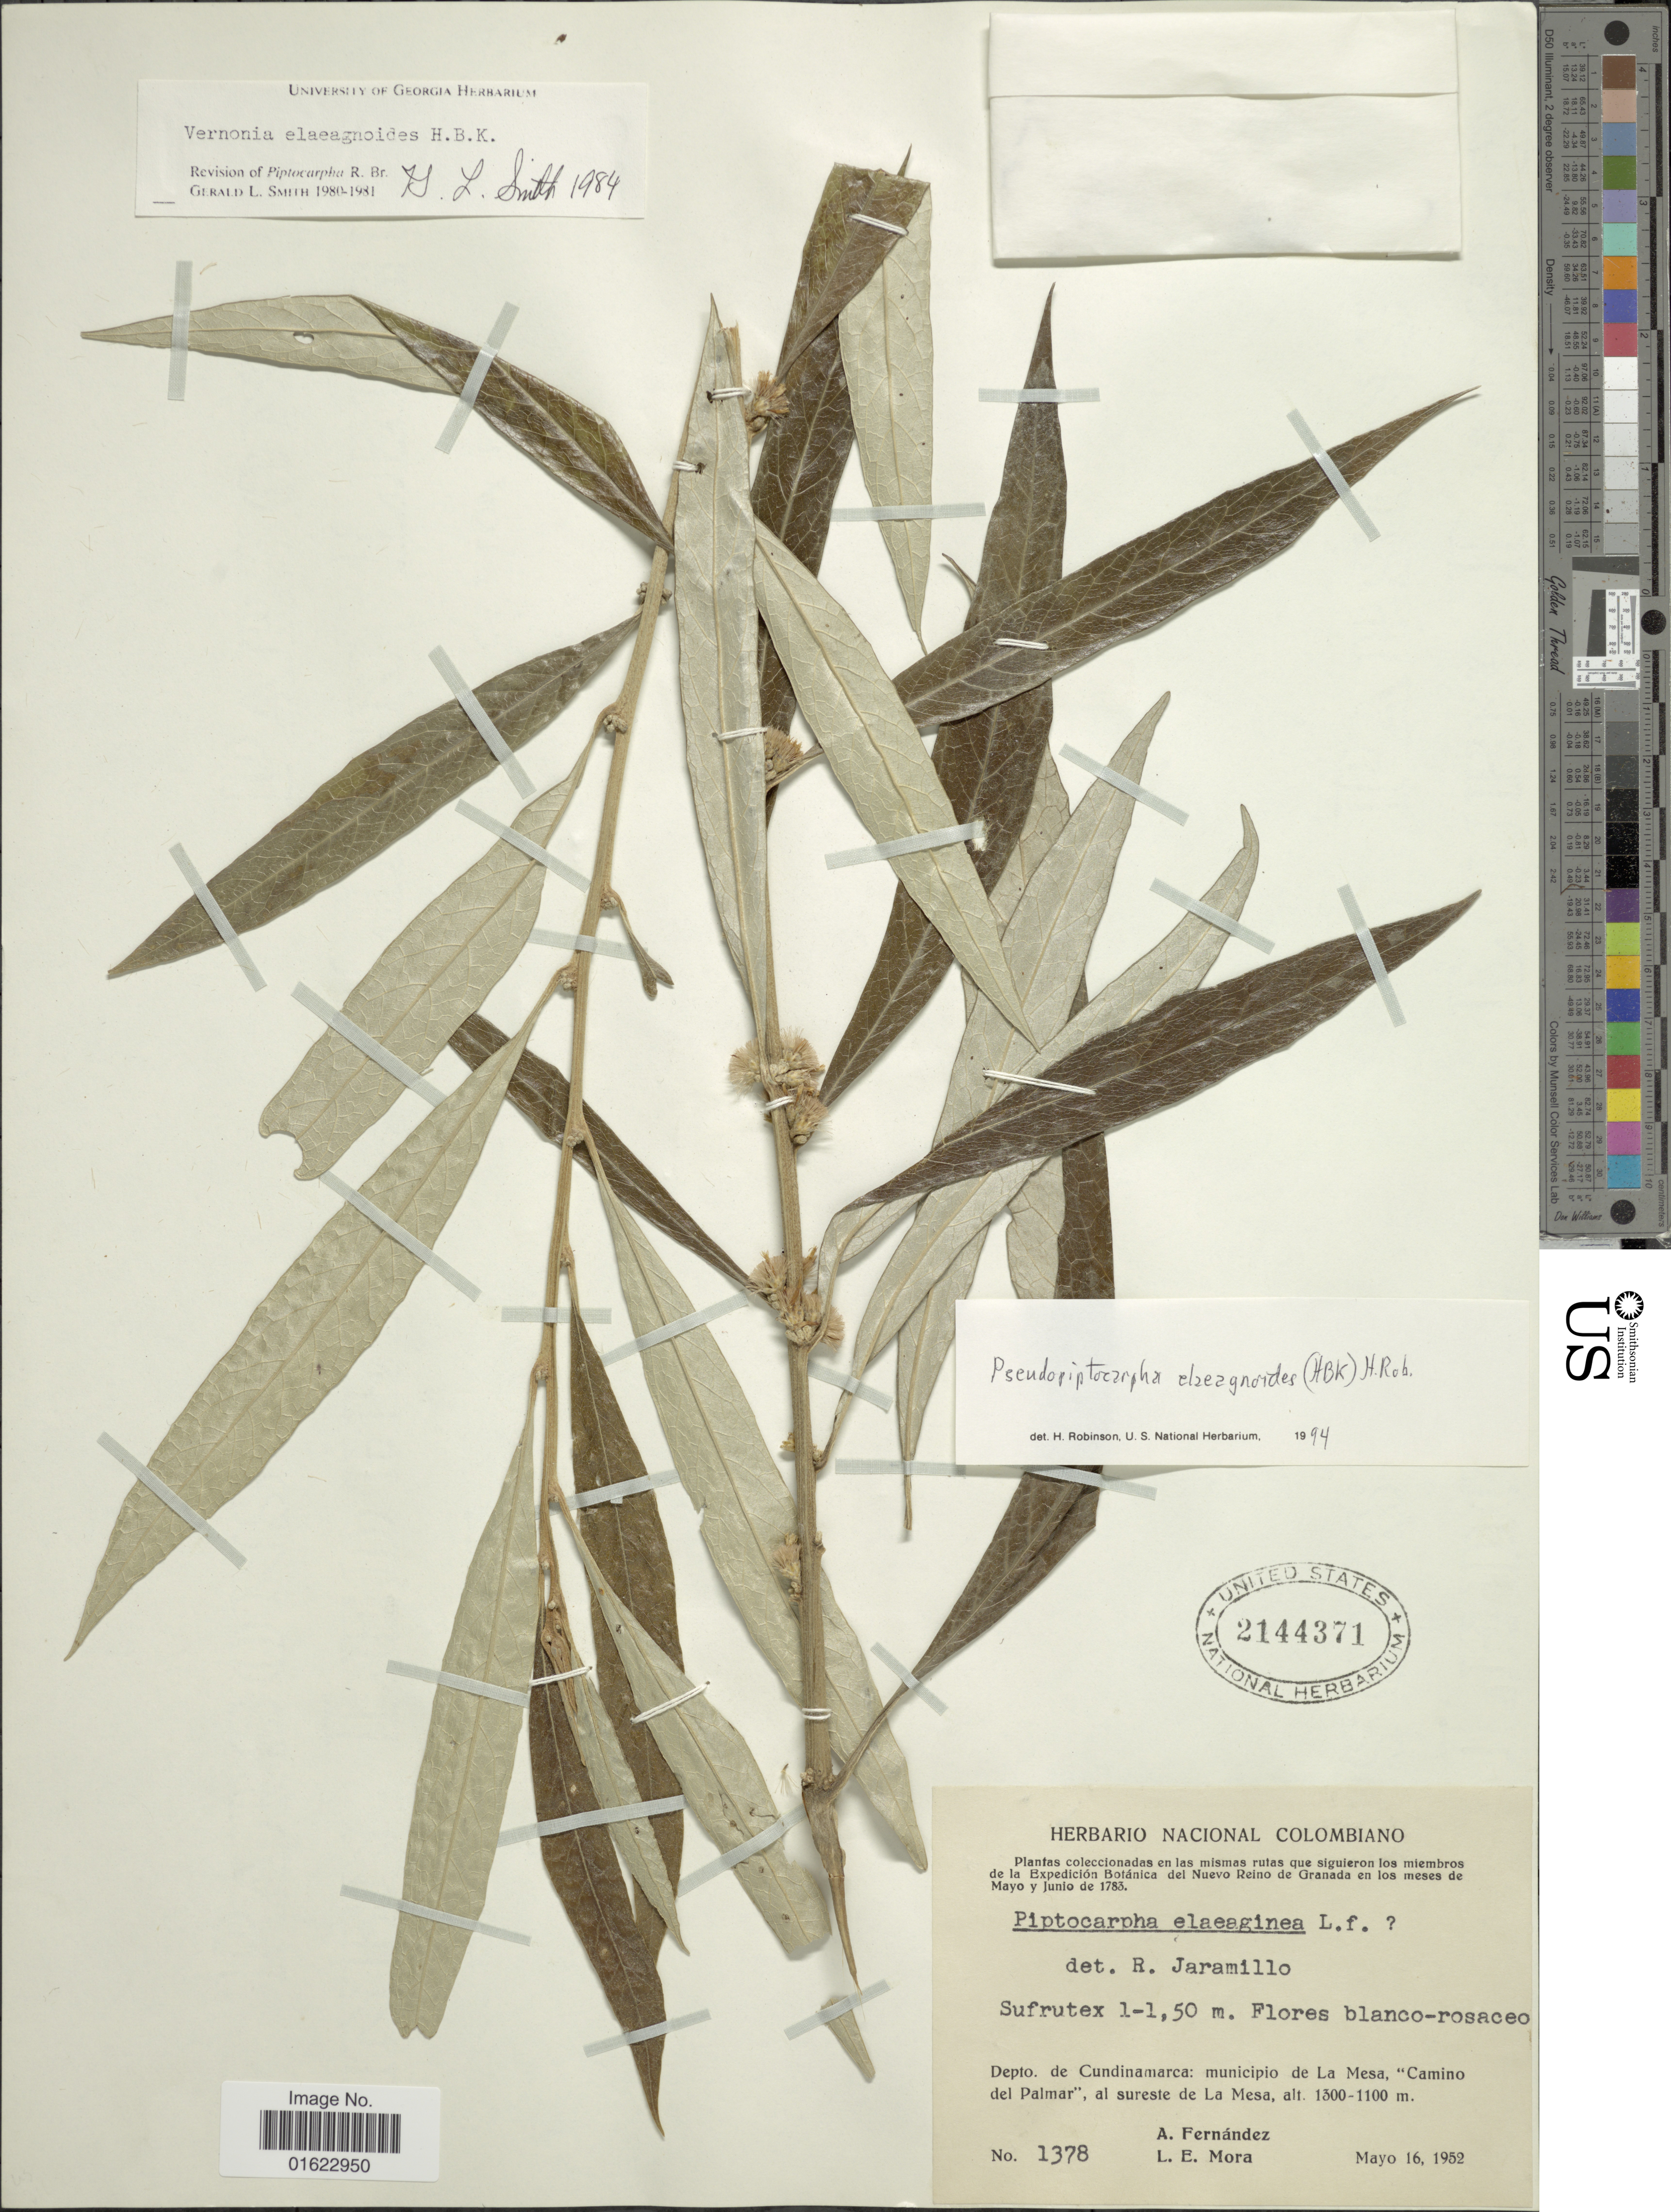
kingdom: Plantae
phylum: Tracheophyta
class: Magnoliopsida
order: Asterales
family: Asteraceae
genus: Pseudopiptocarpha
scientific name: Pseudopiptocarpha eleagnoides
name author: (Kunth) H. Rob.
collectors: A. Fernández & L. Mora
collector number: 1378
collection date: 1952-05-16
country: Colombia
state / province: Cundinamarca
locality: Depto. de Cundinamarca: Municipio de La Mesa, "Camino del Palmar", al sureste de La Mesa.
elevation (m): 1100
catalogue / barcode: US 2144371